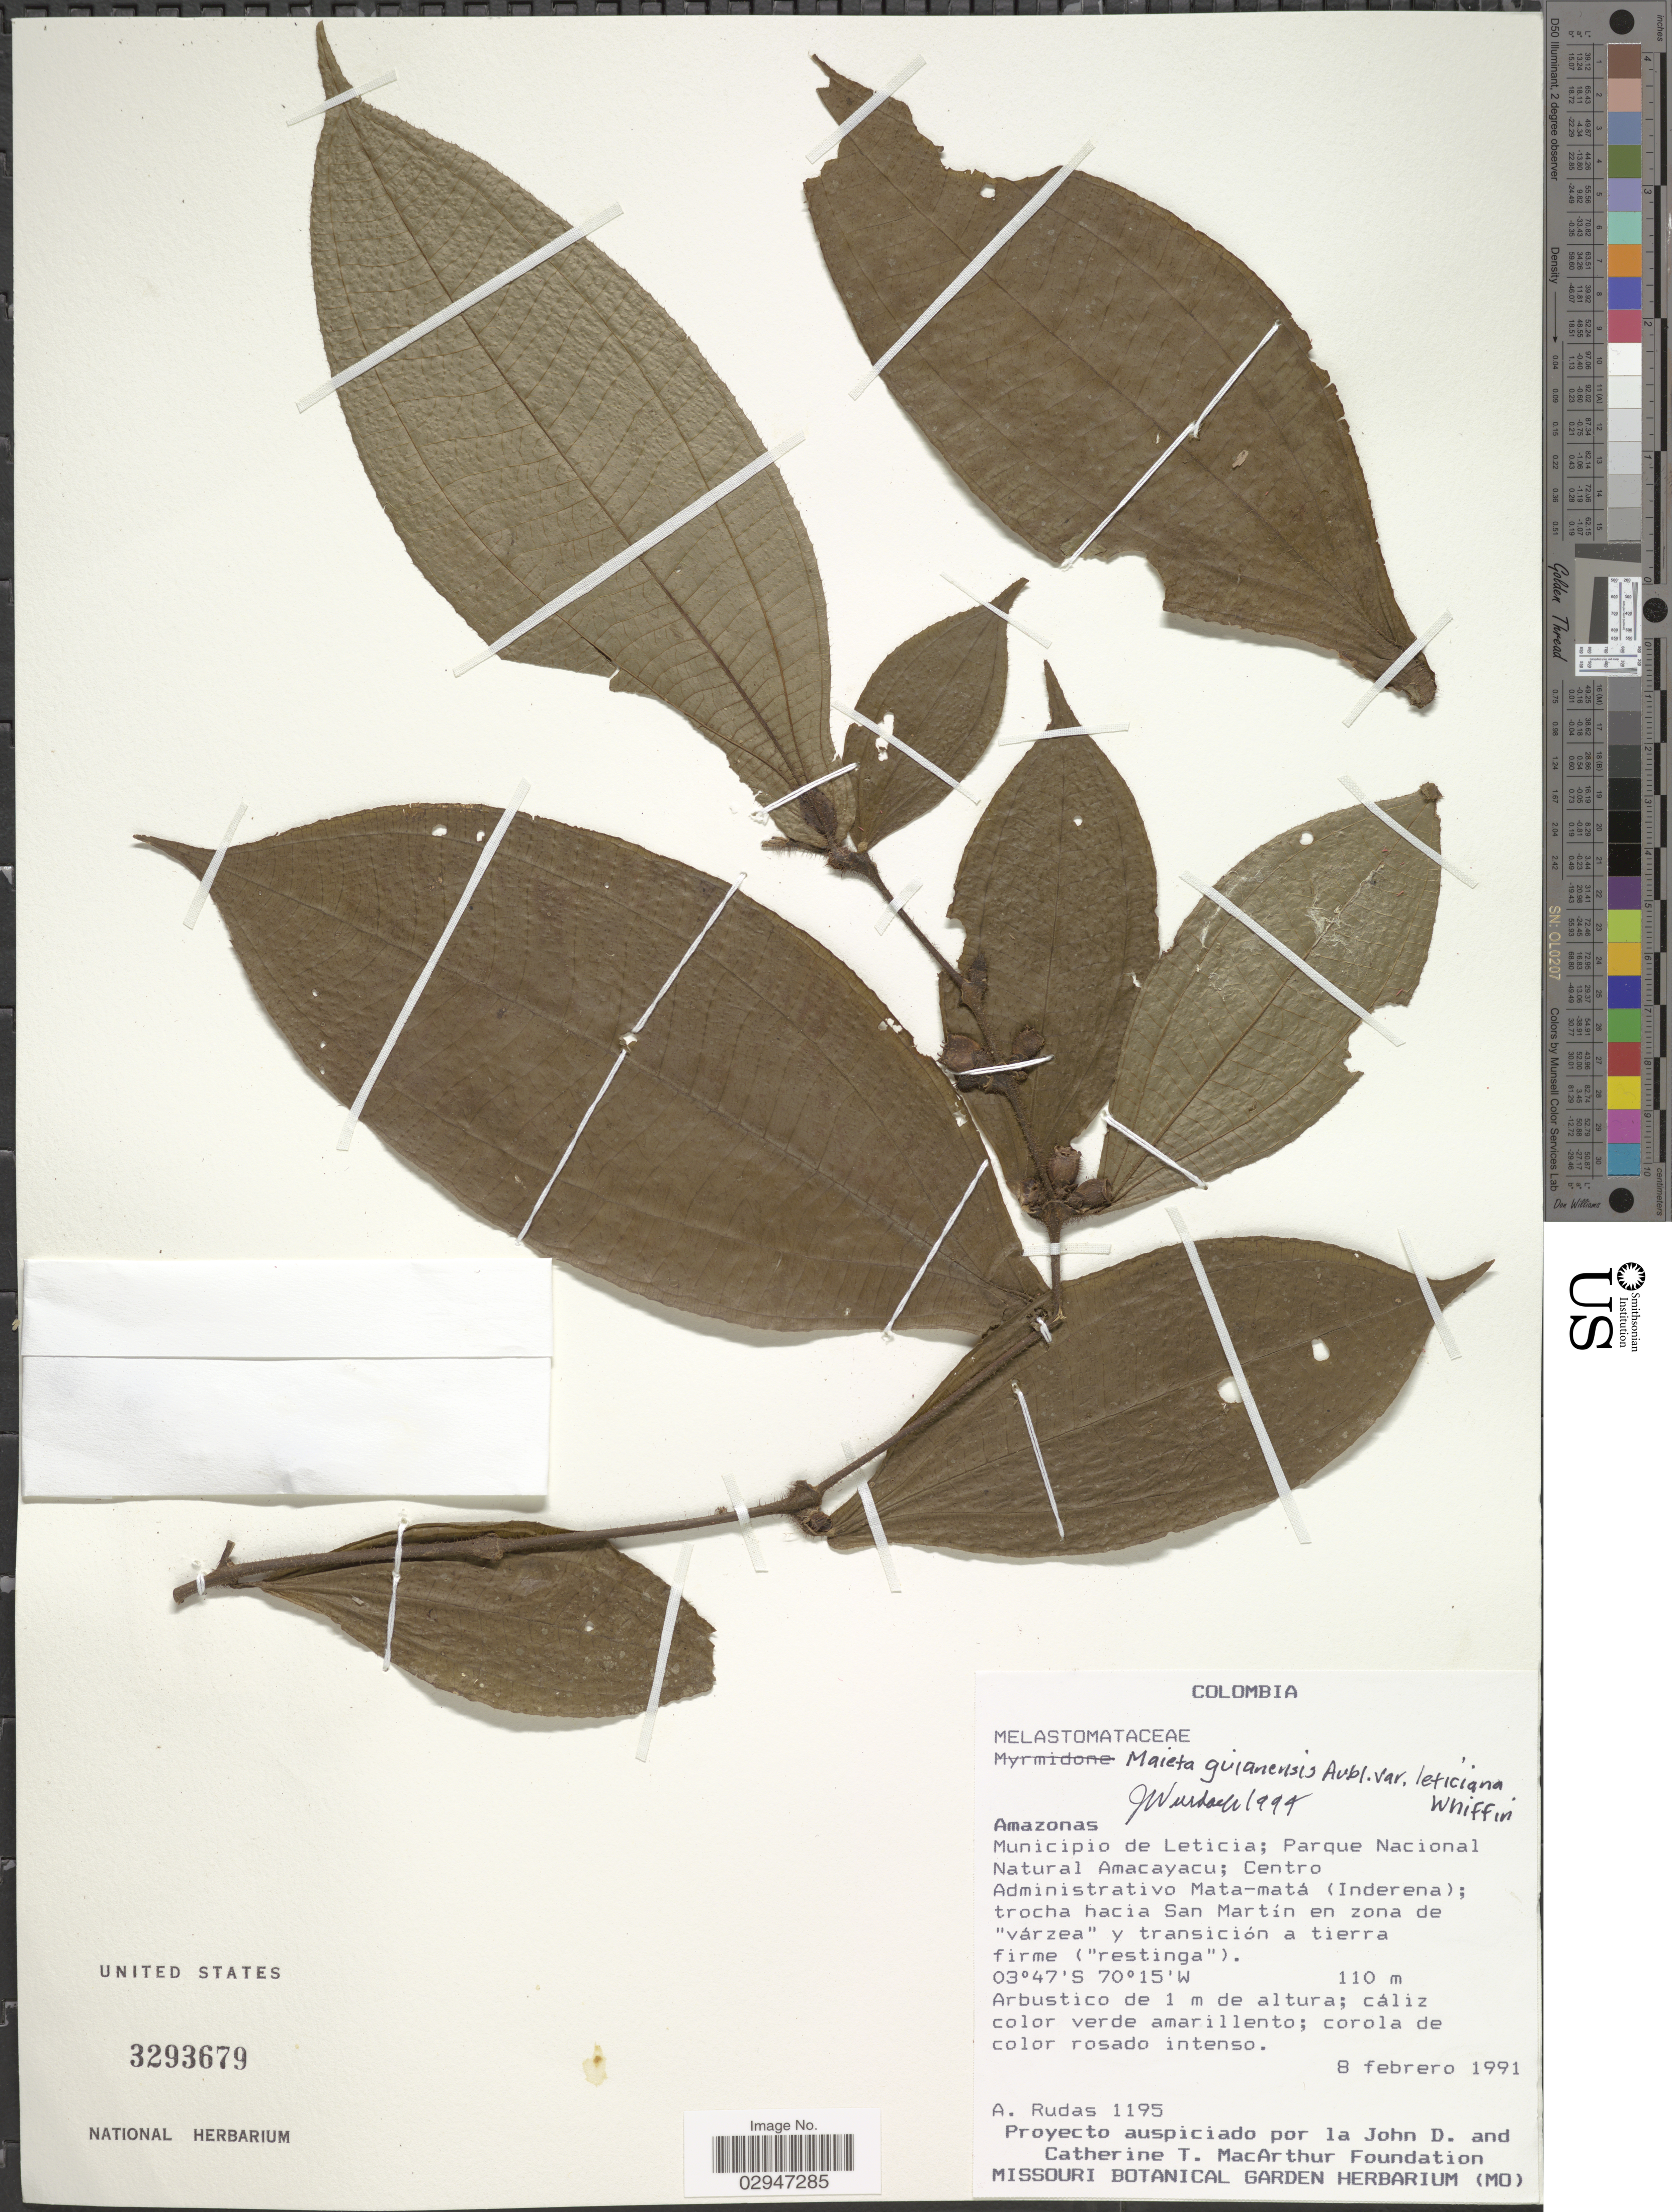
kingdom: Plantae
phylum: Tracheophyta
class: Magnoliopsida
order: Myrtales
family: Melastomataceae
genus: Maieta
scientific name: Maieta guianensis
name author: Aubl.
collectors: A. Rudas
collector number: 1195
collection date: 1991-02-08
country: Colombia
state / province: Amazônas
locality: Municipio de Leticia; Parque Nacional Natural Amacayacu; Centro Administrativo Mata-matá (Inderena); trocha hacia San Martín en zona de "várzea" y transición a tierra firme ("restinga").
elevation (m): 110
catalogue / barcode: US 3293679